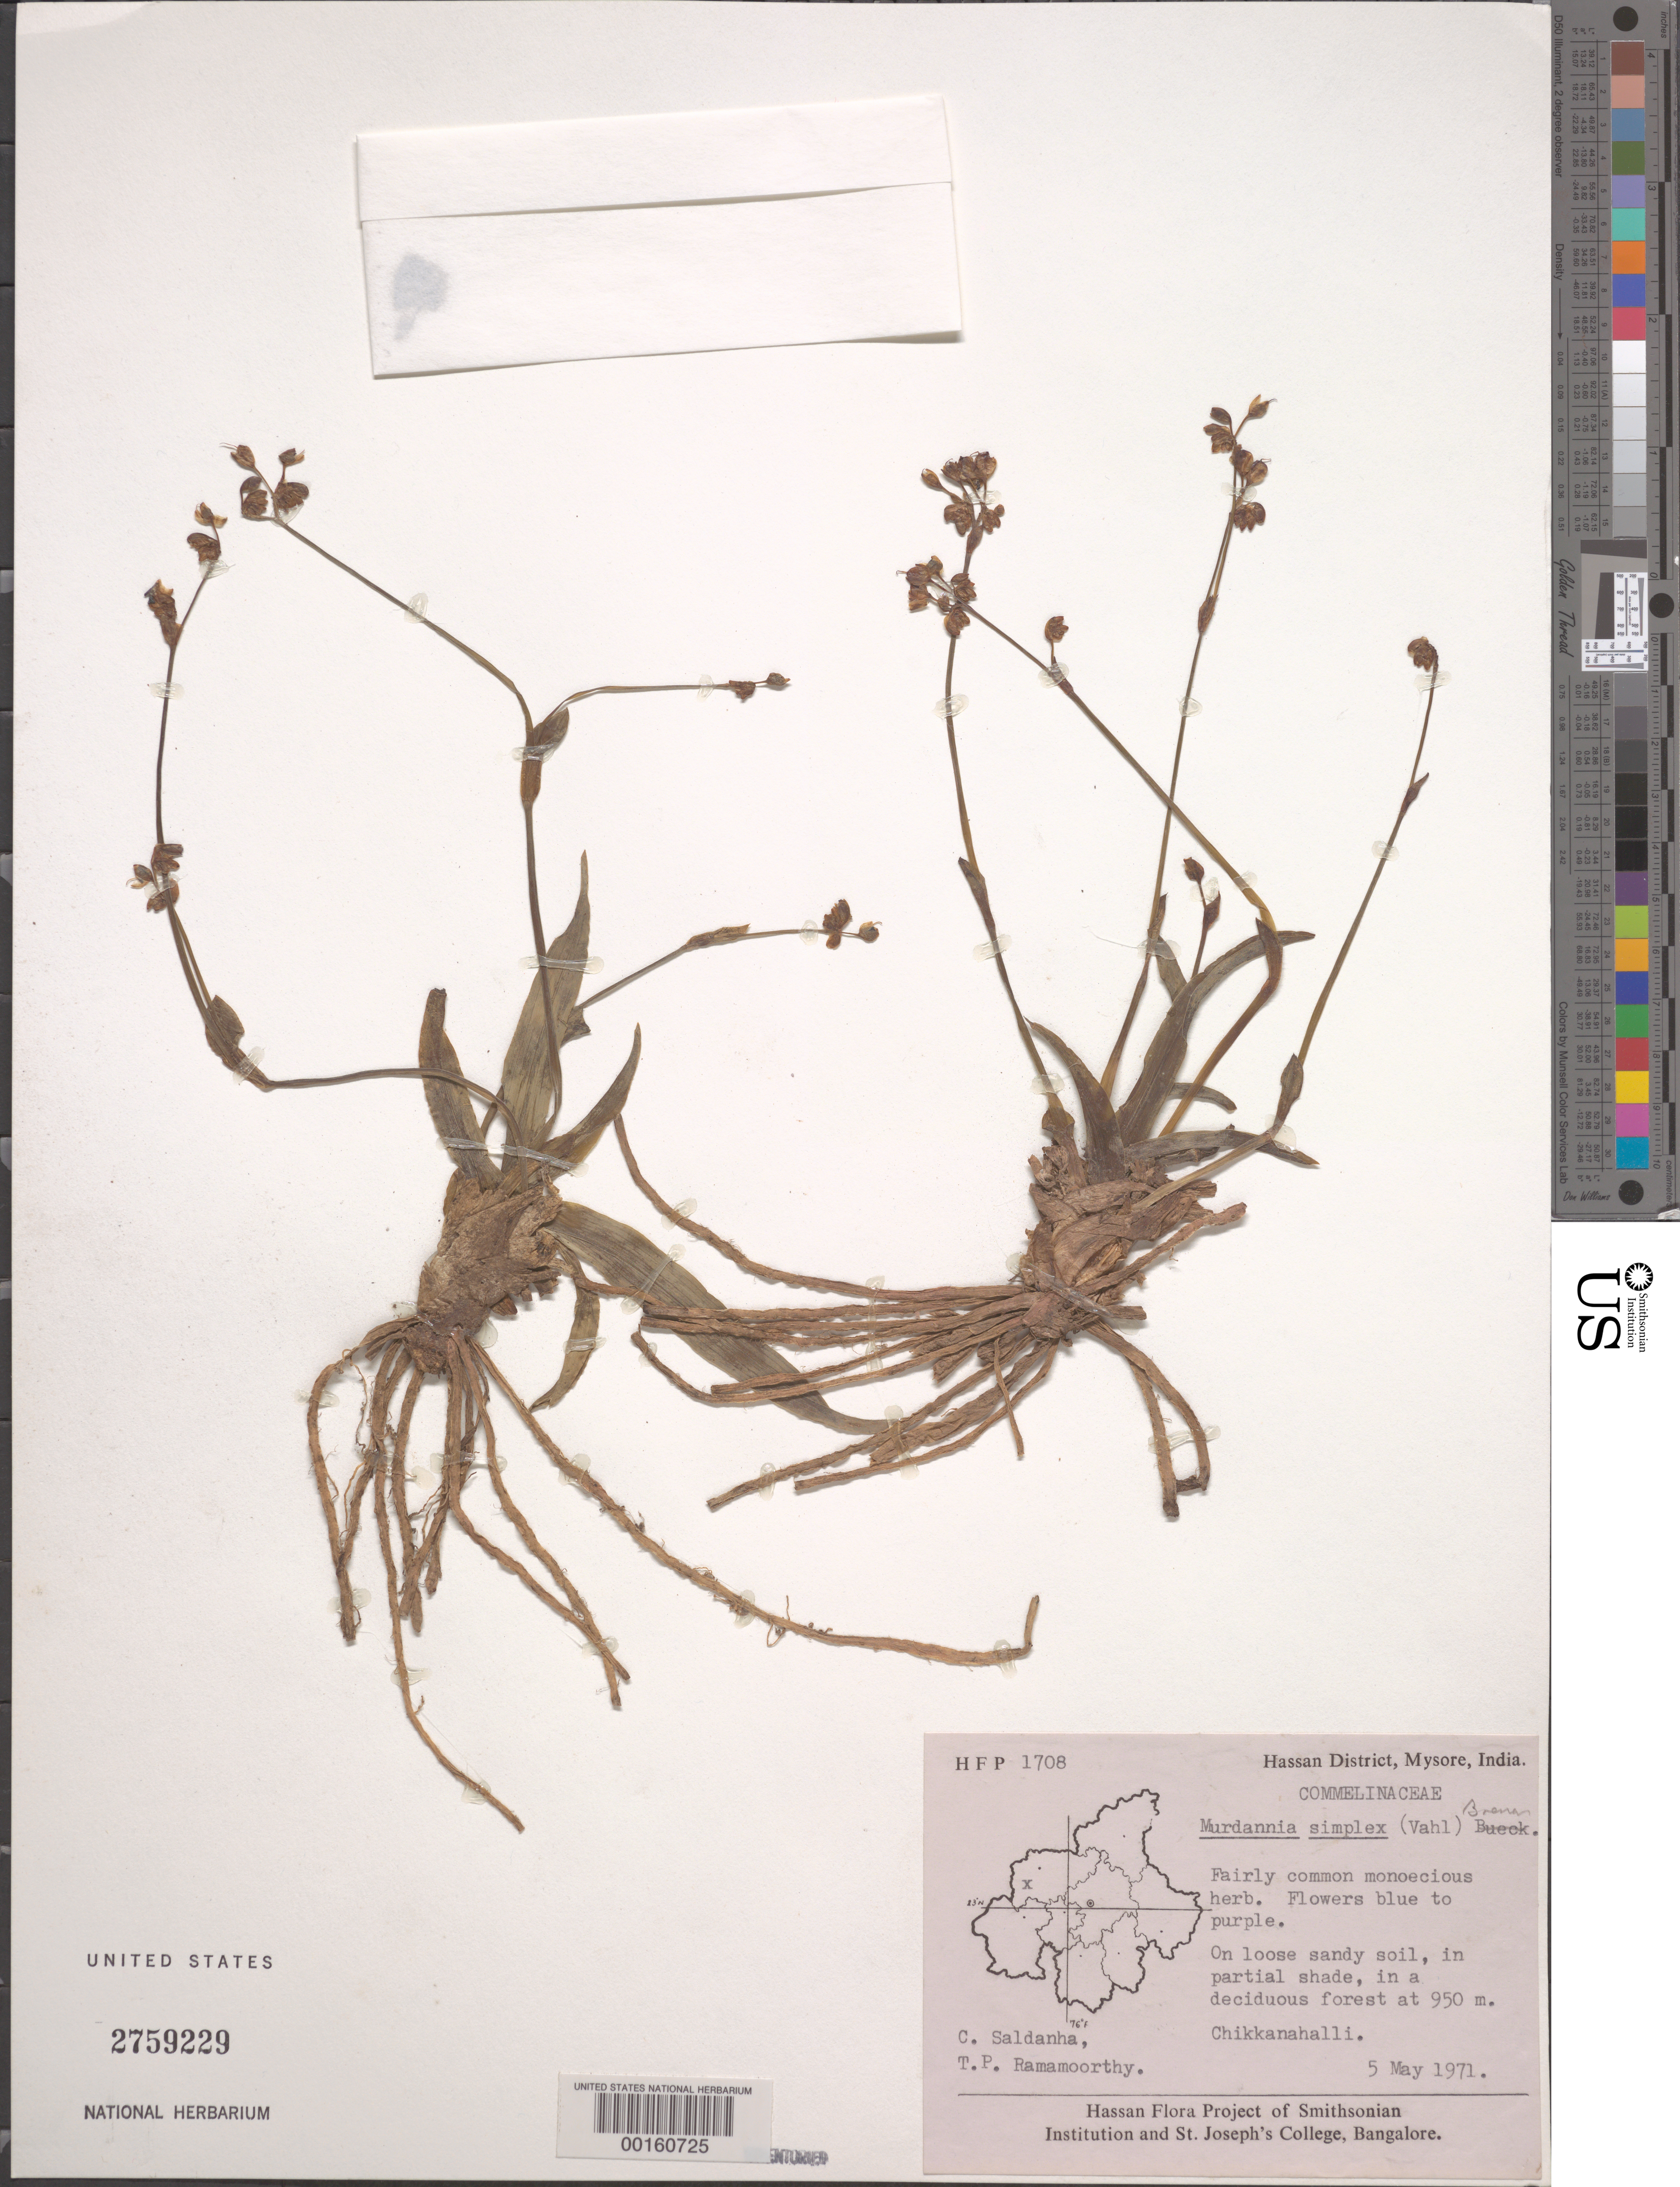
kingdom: Plantae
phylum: Tracheophyta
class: Liliopsida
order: Commelinales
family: Commelinaceae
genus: Murdannia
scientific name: Murdannia simplex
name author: (Vahl) Brenan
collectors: C. J. Saldanha & T. P. Ramamoorthy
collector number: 1708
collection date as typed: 05 May 1971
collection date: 1971-05-05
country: India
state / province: Karnataka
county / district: Hassan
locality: Chikkanahalli, mysore state [mysore state = karnataka.]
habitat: Partially shaded, loose, sandy soil, deciduous forest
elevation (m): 950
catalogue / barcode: US 2759229